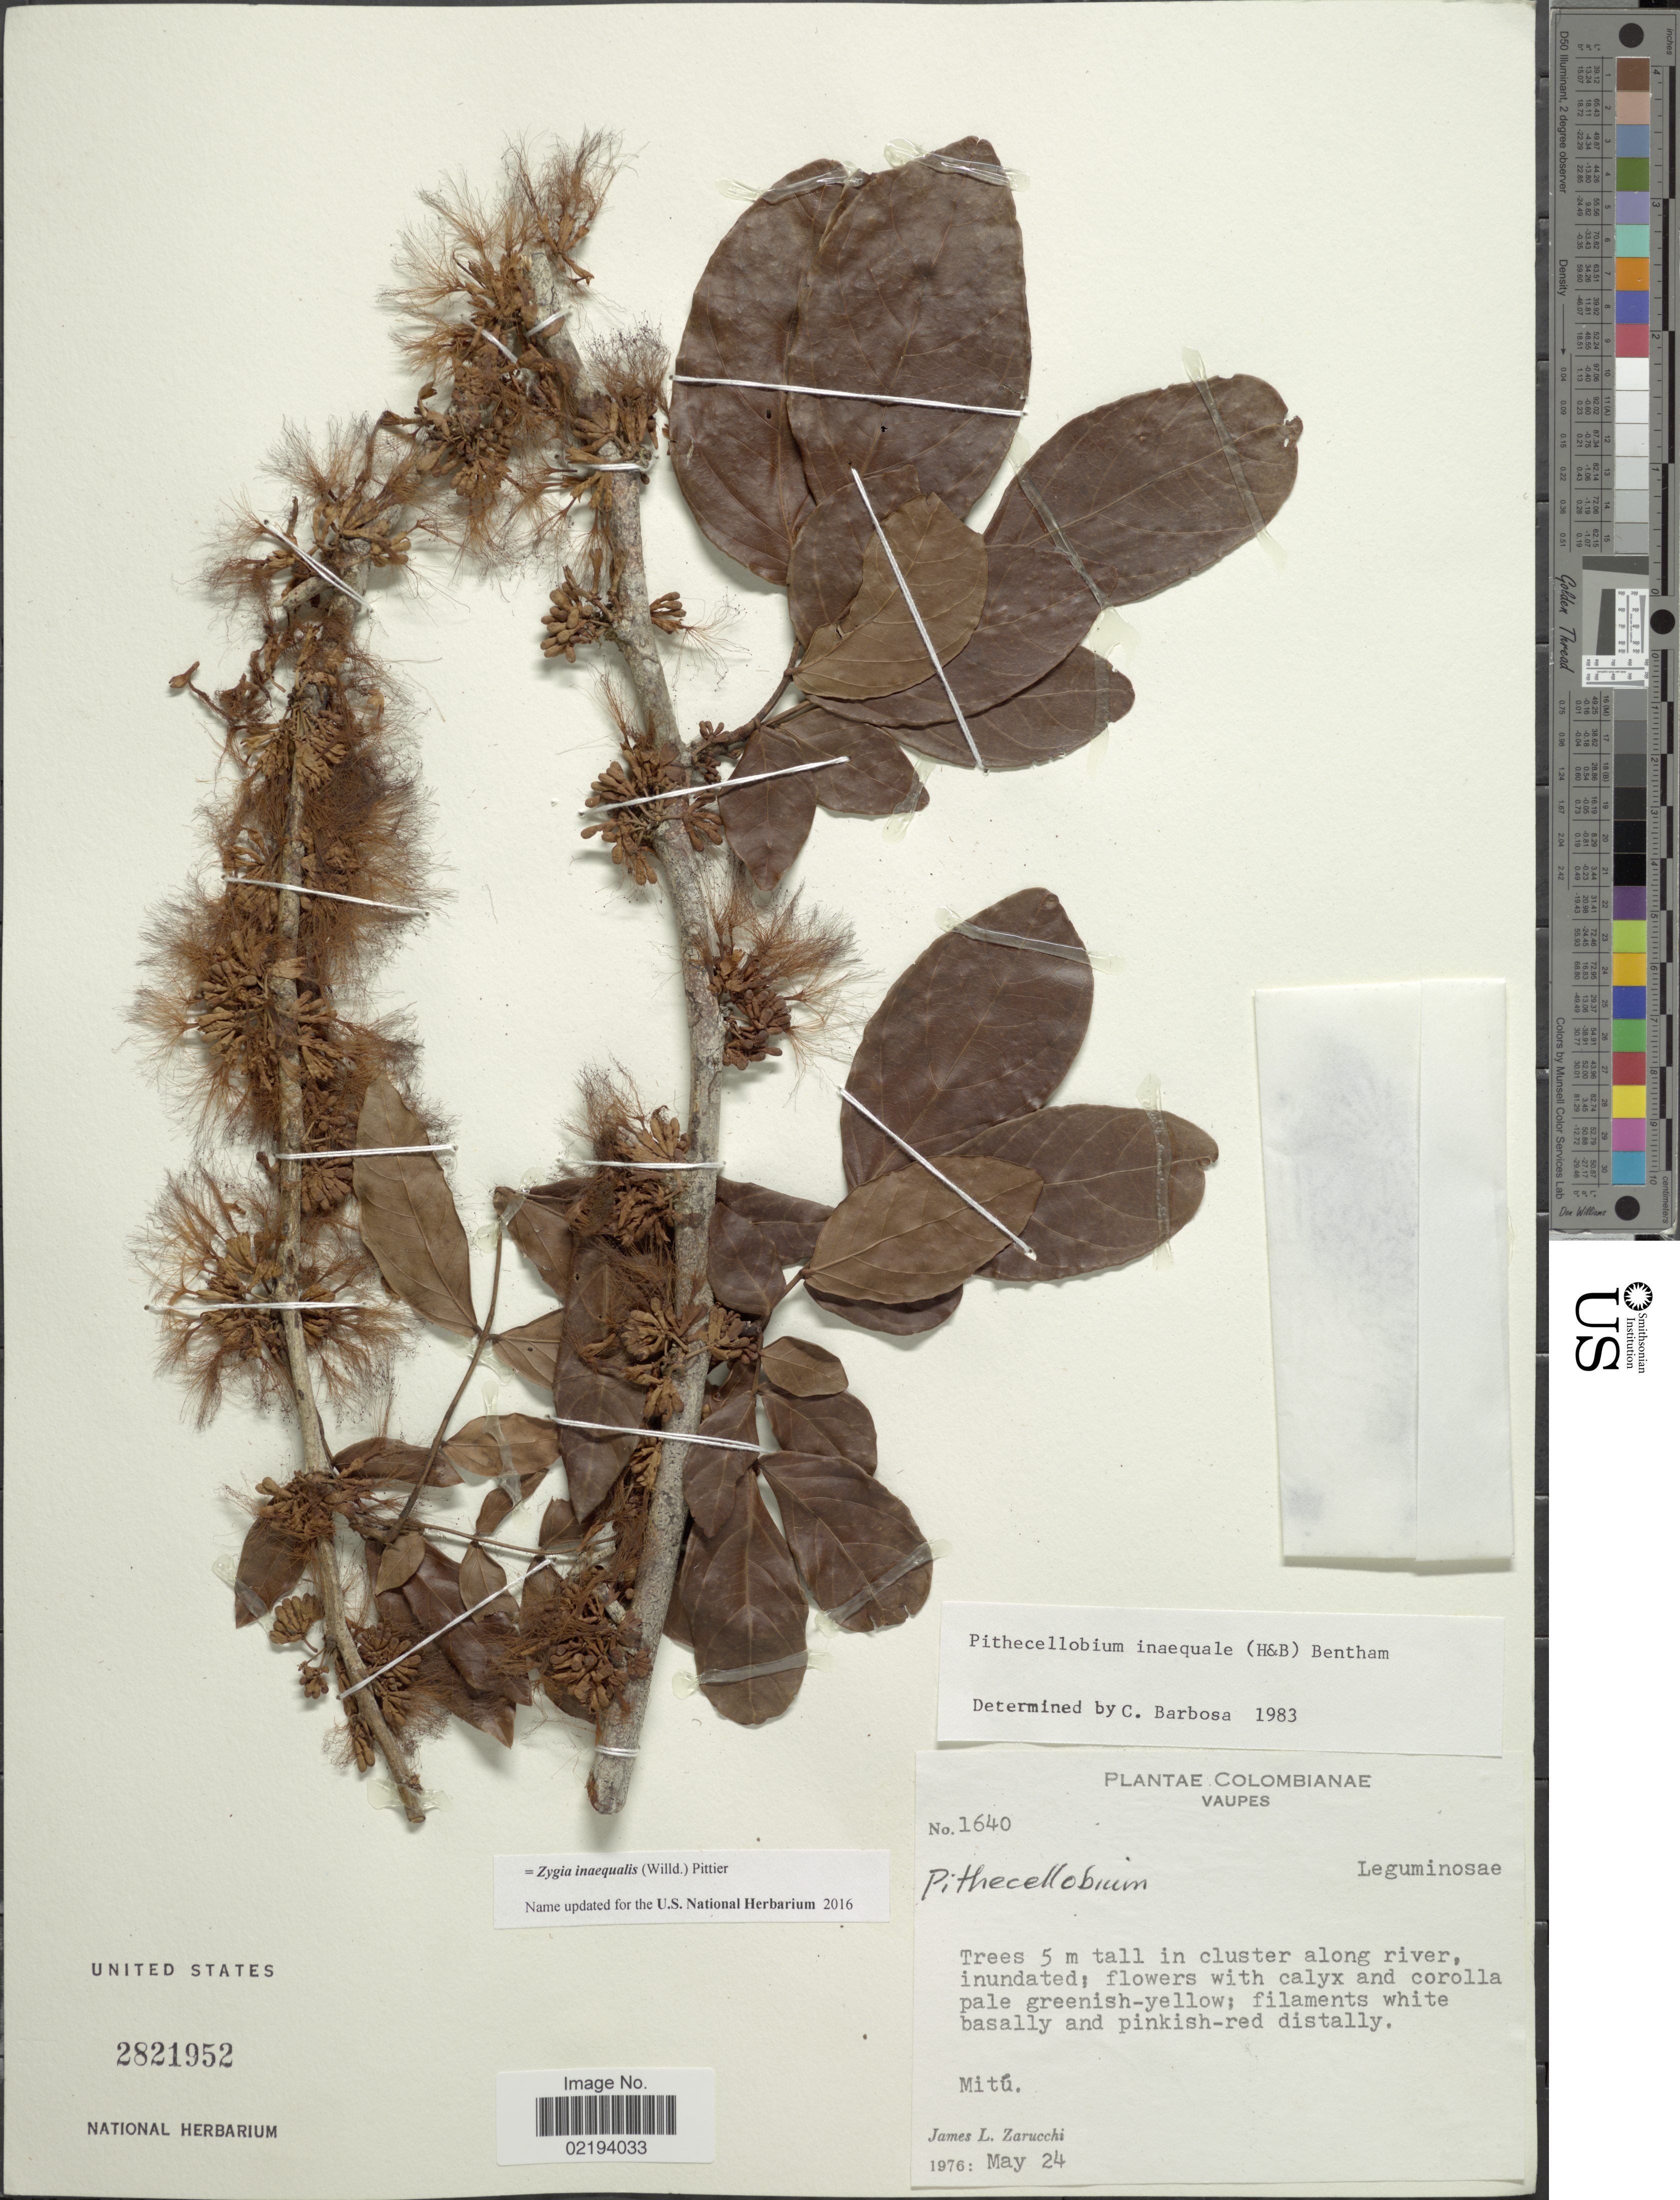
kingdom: Plantae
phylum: Tracheophyta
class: Magnoliopsida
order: Fabales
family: Fabaceae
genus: Zygia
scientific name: Zygia inaequalis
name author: (Humb. & Bonpl. ex Willd.) Pittier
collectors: J. Cuatrecasas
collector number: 21296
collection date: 1946-05-24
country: Colombia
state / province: Valle del Cauca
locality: Departamento del Valle, Río Calima (región del Chocó): Quebrada de La Brea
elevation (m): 20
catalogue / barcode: US 1900826